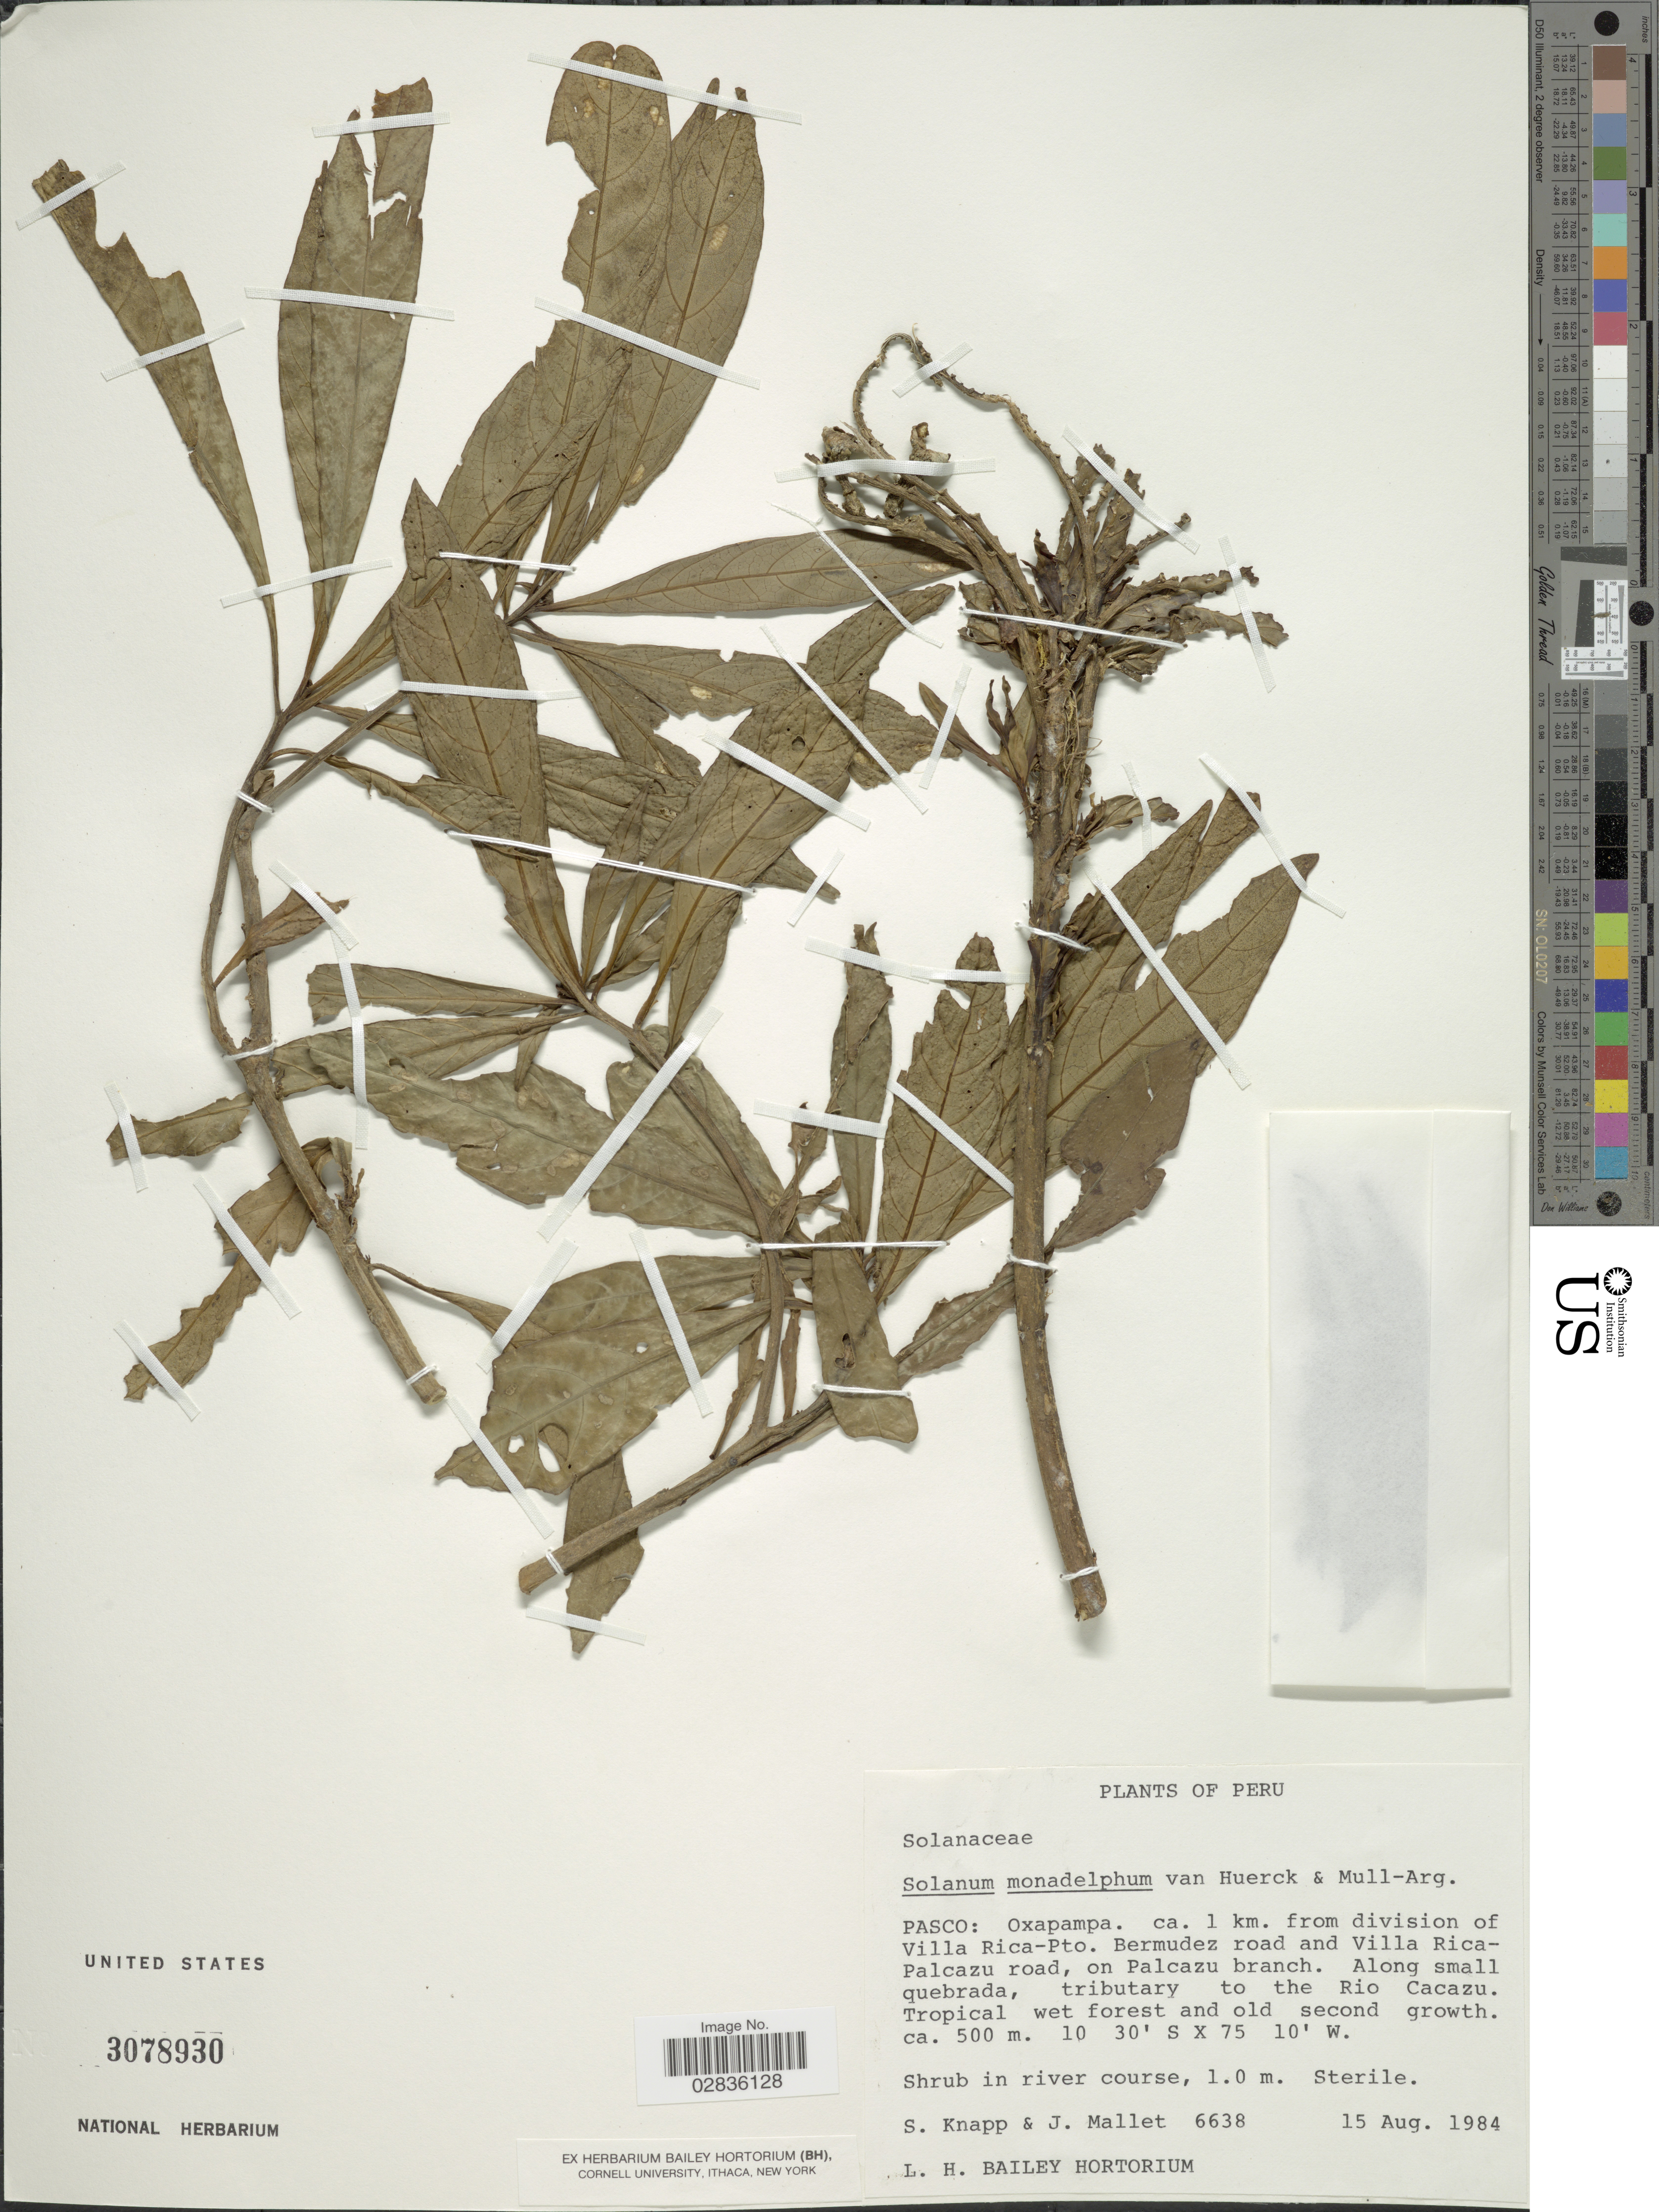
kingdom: Plantae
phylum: Tracheophyta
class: Magnoliopsida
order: Solanales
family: Solanaceae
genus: Solanum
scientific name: Solanum monadelphum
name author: Van Heurck & Müll. Arg.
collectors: S. Knapp & J. Mallet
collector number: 6638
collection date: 1984-08-15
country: Peru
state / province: Pasco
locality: Oxapampa. Ca. 1 km. from division of Villa Rica-Pto. Bermudez road and Villa Rica-Palcazu road, on Palcazu branch. Along small quebrada, tributary to the Rio Cacazu.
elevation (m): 500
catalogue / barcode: US 3078930